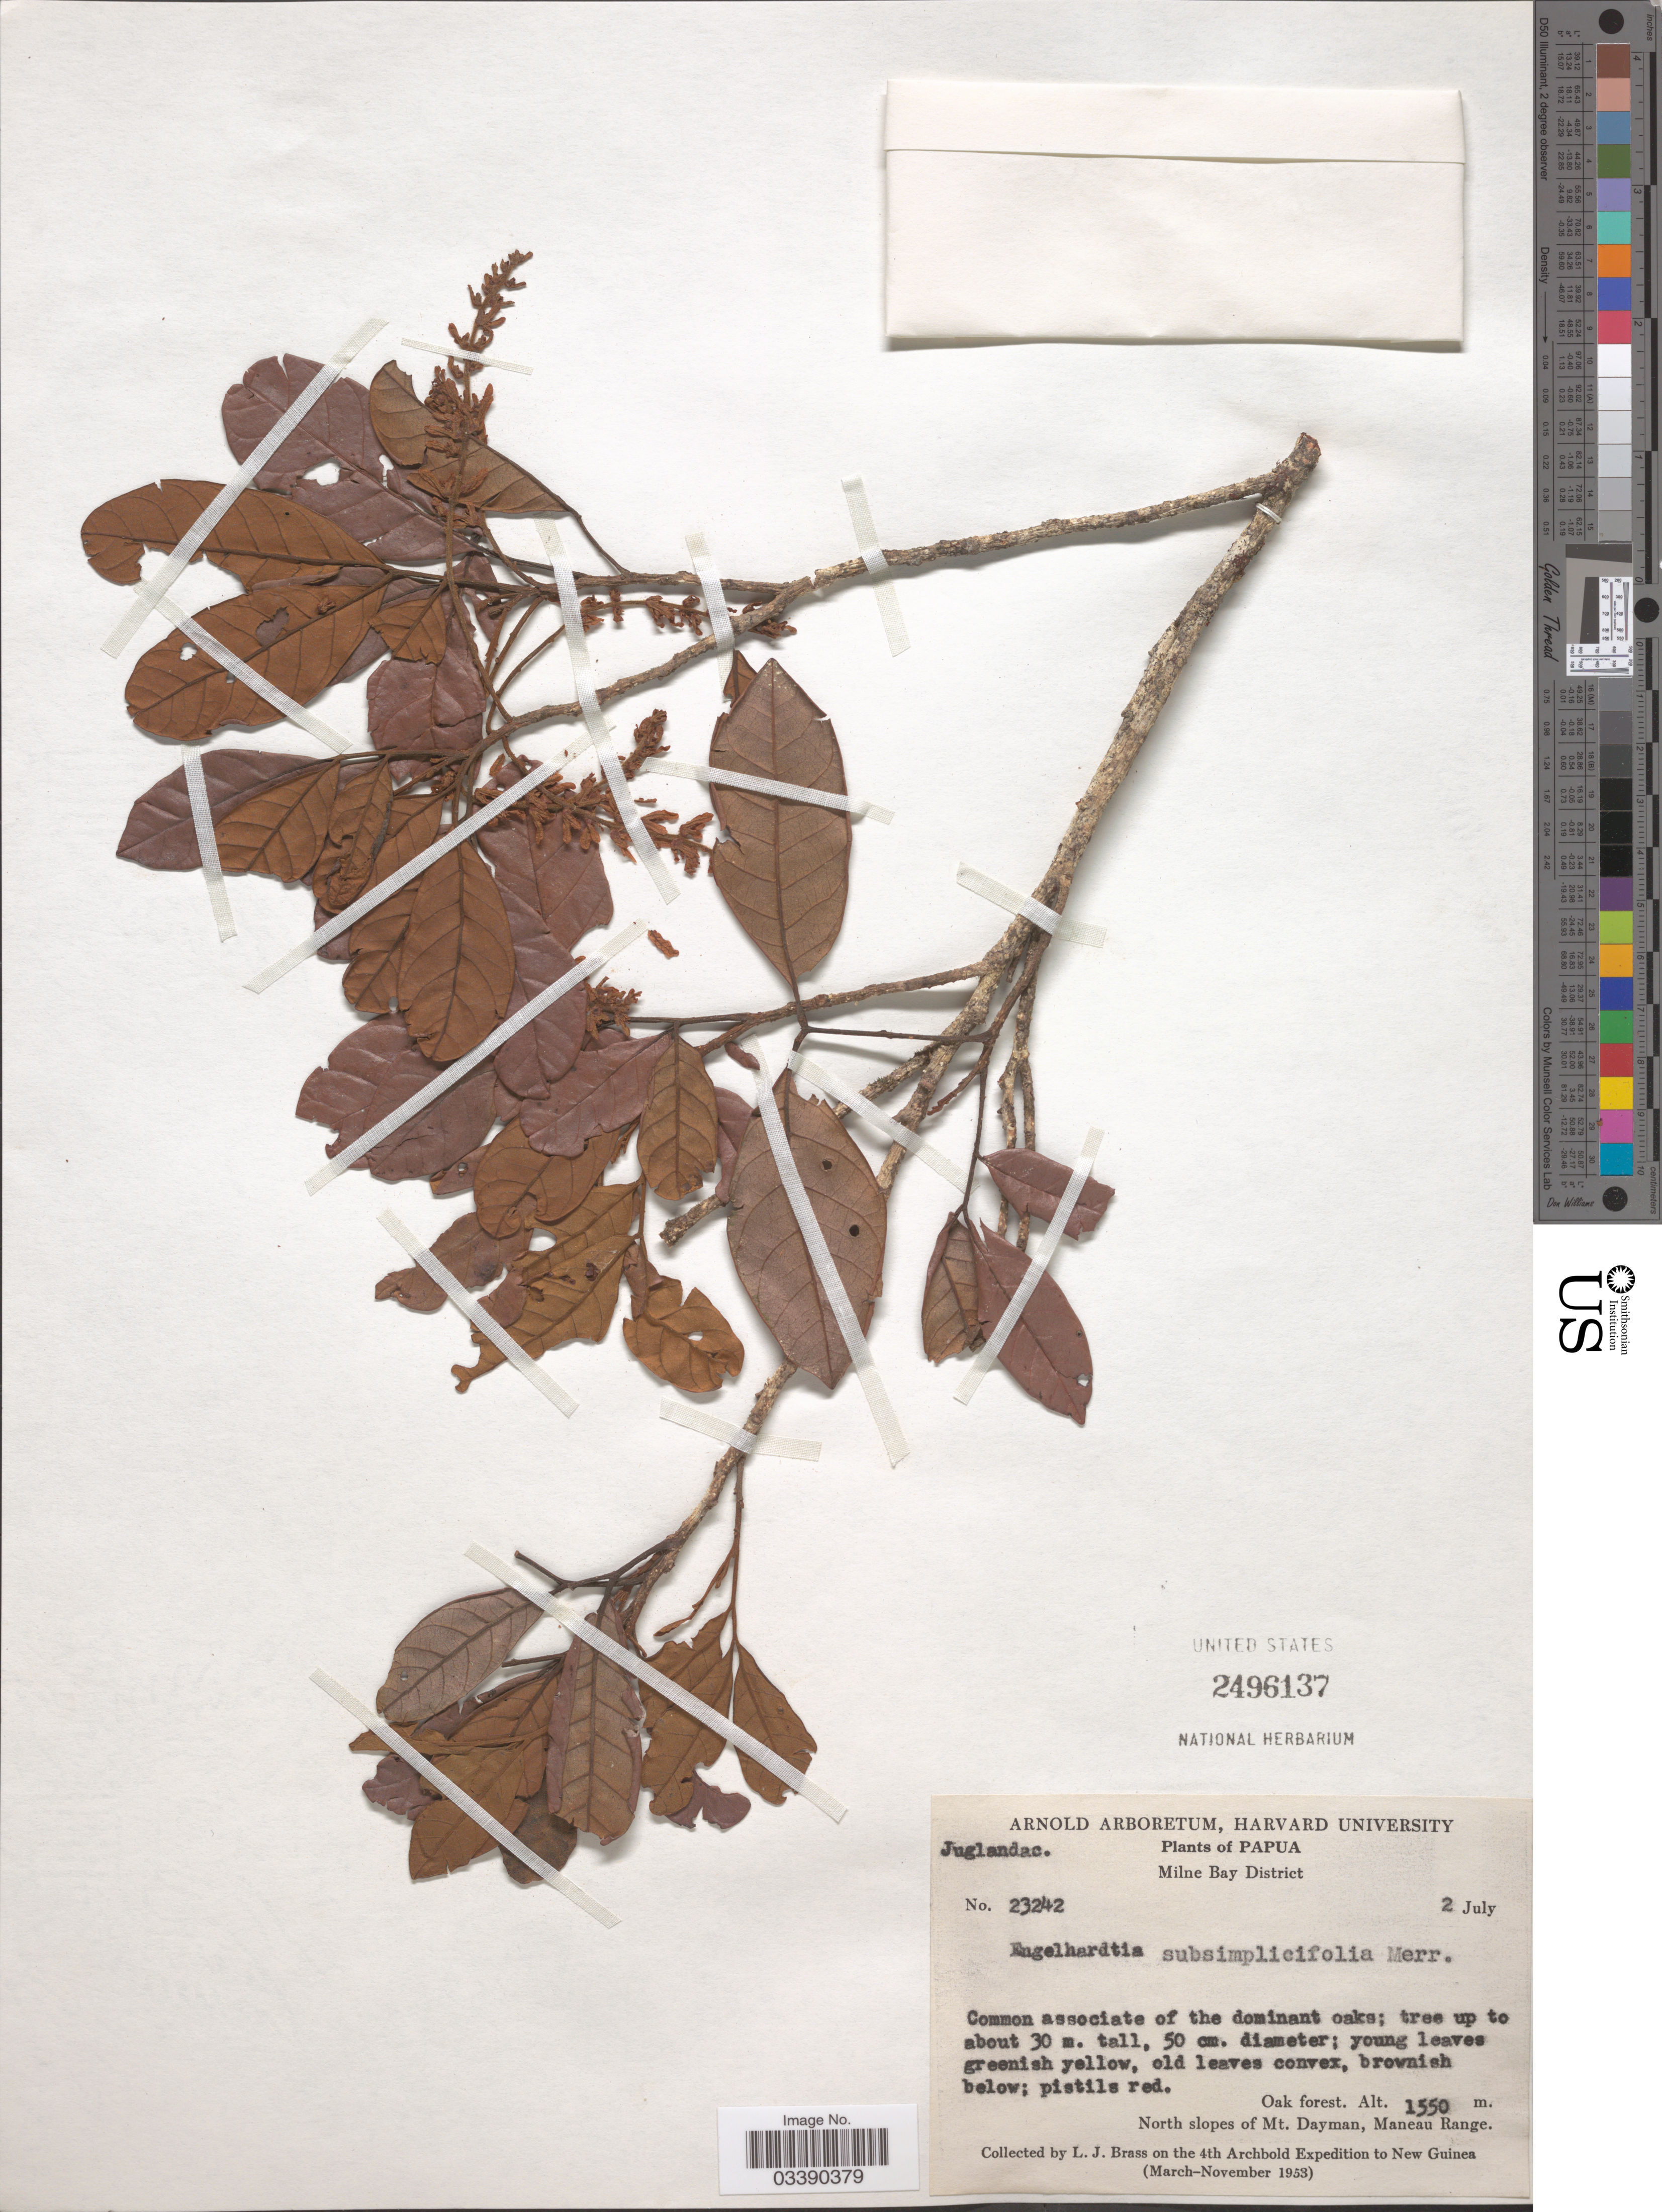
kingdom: Plantae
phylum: Tracheophyta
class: Magnoliopsida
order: Fagales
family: Juglandaceae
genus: Engelhardia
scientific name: Engelhardia subsimplicifolia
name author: Merr.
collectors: L. J. Brass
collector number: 23242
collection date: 1953-07-02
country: Papua New Guinea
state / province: Milne Bay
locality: Papua. Milne Bay District. North slopes of Mt. Dayman, Maneau Range. New Guinea.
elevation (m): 1550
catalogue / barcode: US 2496137